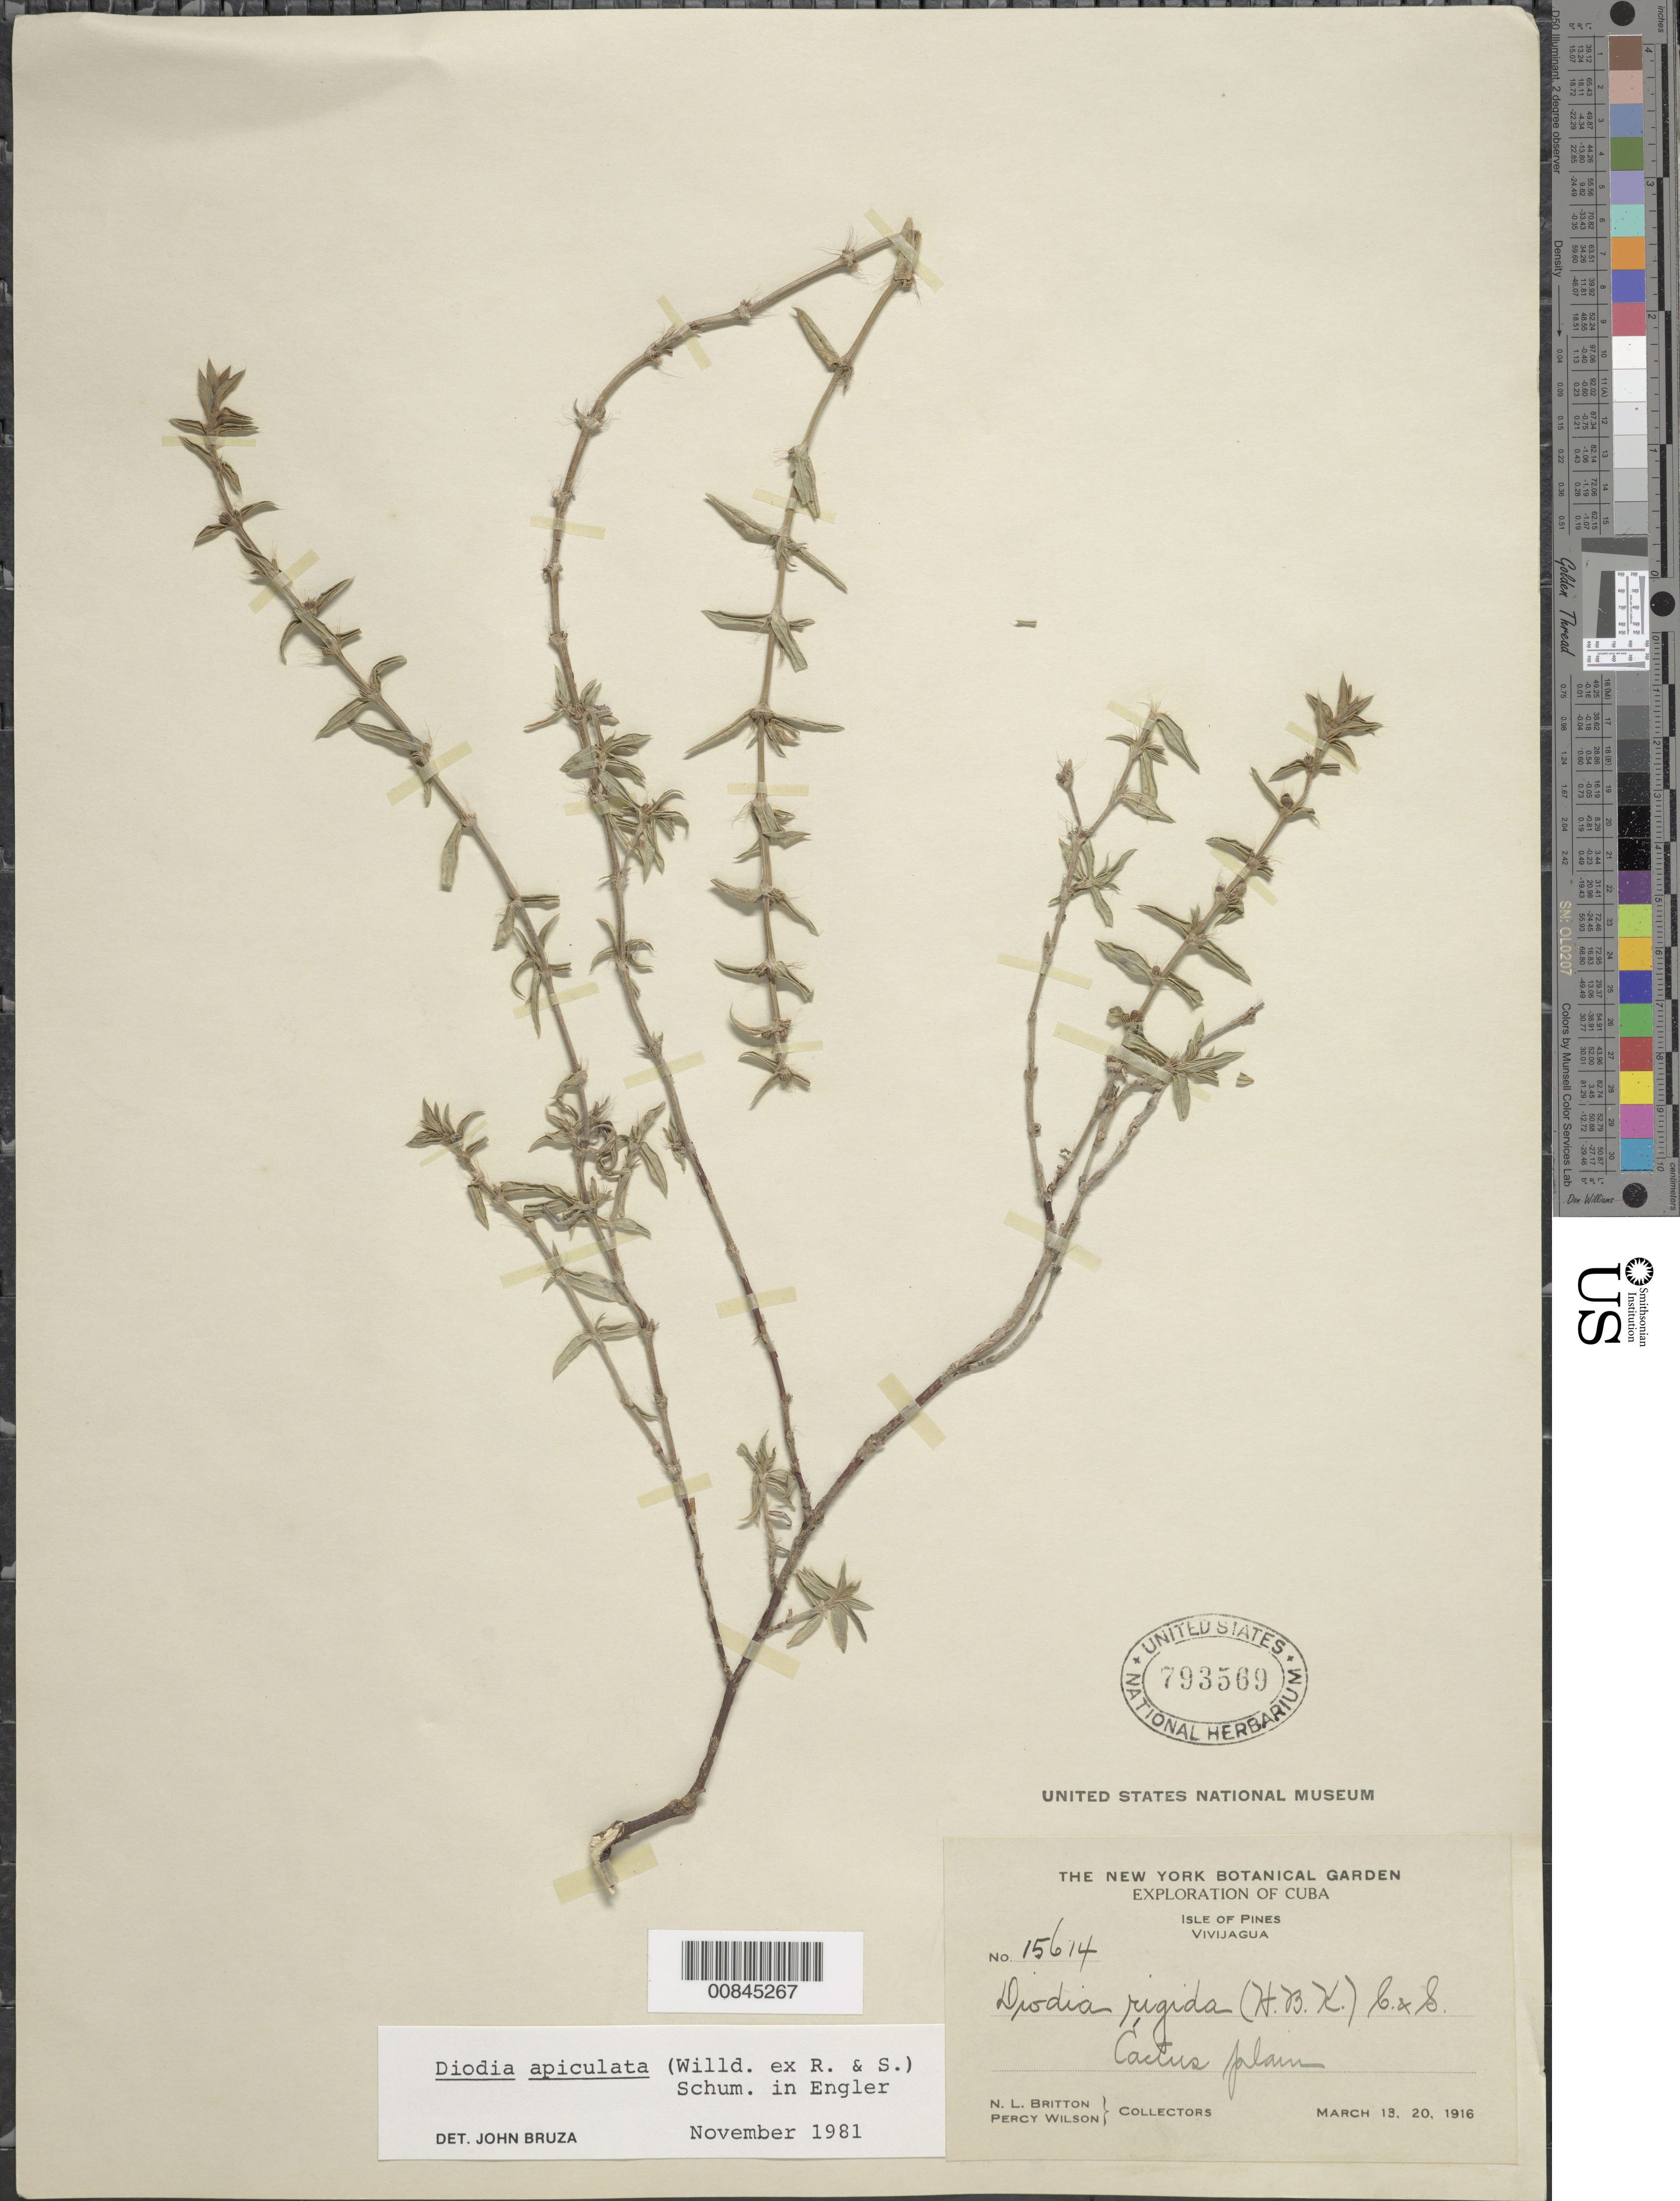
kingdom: Plantae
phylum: Tracheophyta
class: Magnoliopsida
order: Gentianales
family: Rubiaceae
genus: Diodella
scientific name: Diodella apiculata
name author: (Willd. ex Roem. & Schult.) Bacigalupo & E.L. Cabral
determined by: Bruza, J.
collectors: N. Britton & P. Wilson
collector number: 15614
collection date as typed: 18 Mar 1916 and 20 Mar 1916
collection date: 1916-03-18,1916-03-20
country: Cuba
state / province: Isla de La Juventud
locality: Vivijagua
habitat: Cactus plain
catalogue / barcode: US 793569